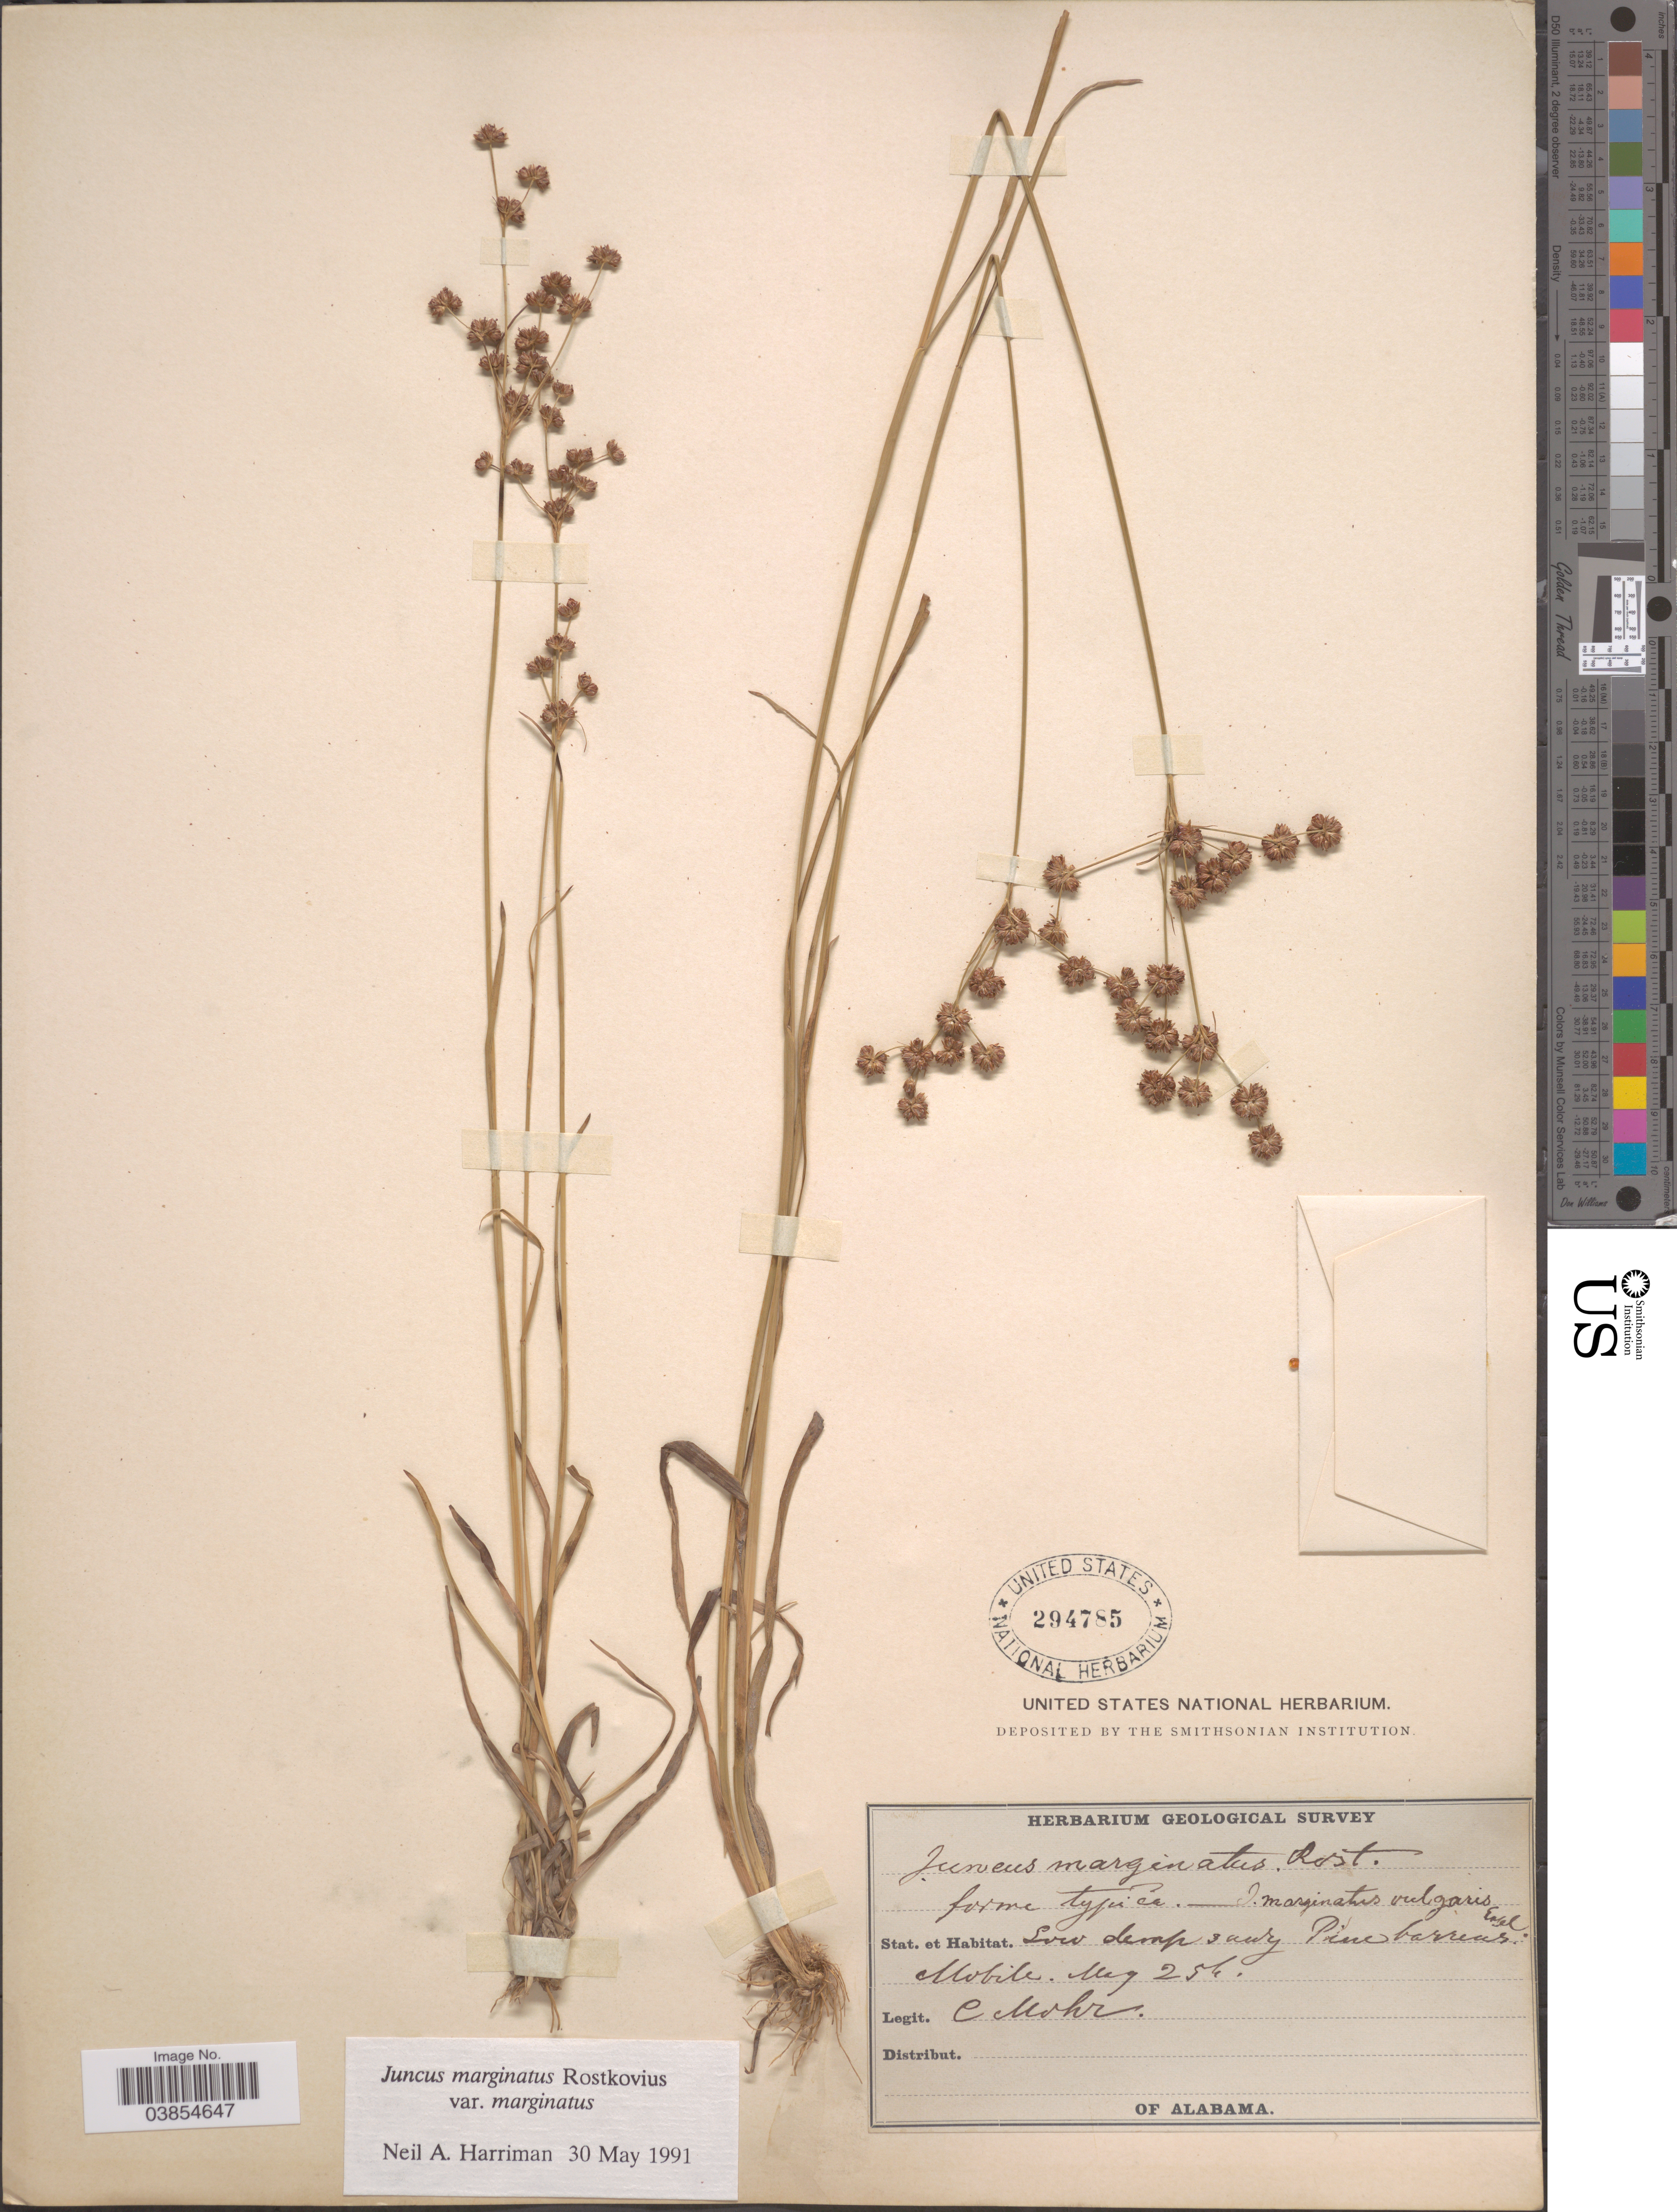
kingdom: Plantae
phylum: Tracheophyta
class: Liliopsida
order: Poales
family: Juncaceae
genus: Juncus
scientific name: Juncus marginatus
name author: Rostk.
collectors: C. T. Mohr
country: United States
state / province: Alabama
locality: Mobile.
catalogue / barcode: US 294785